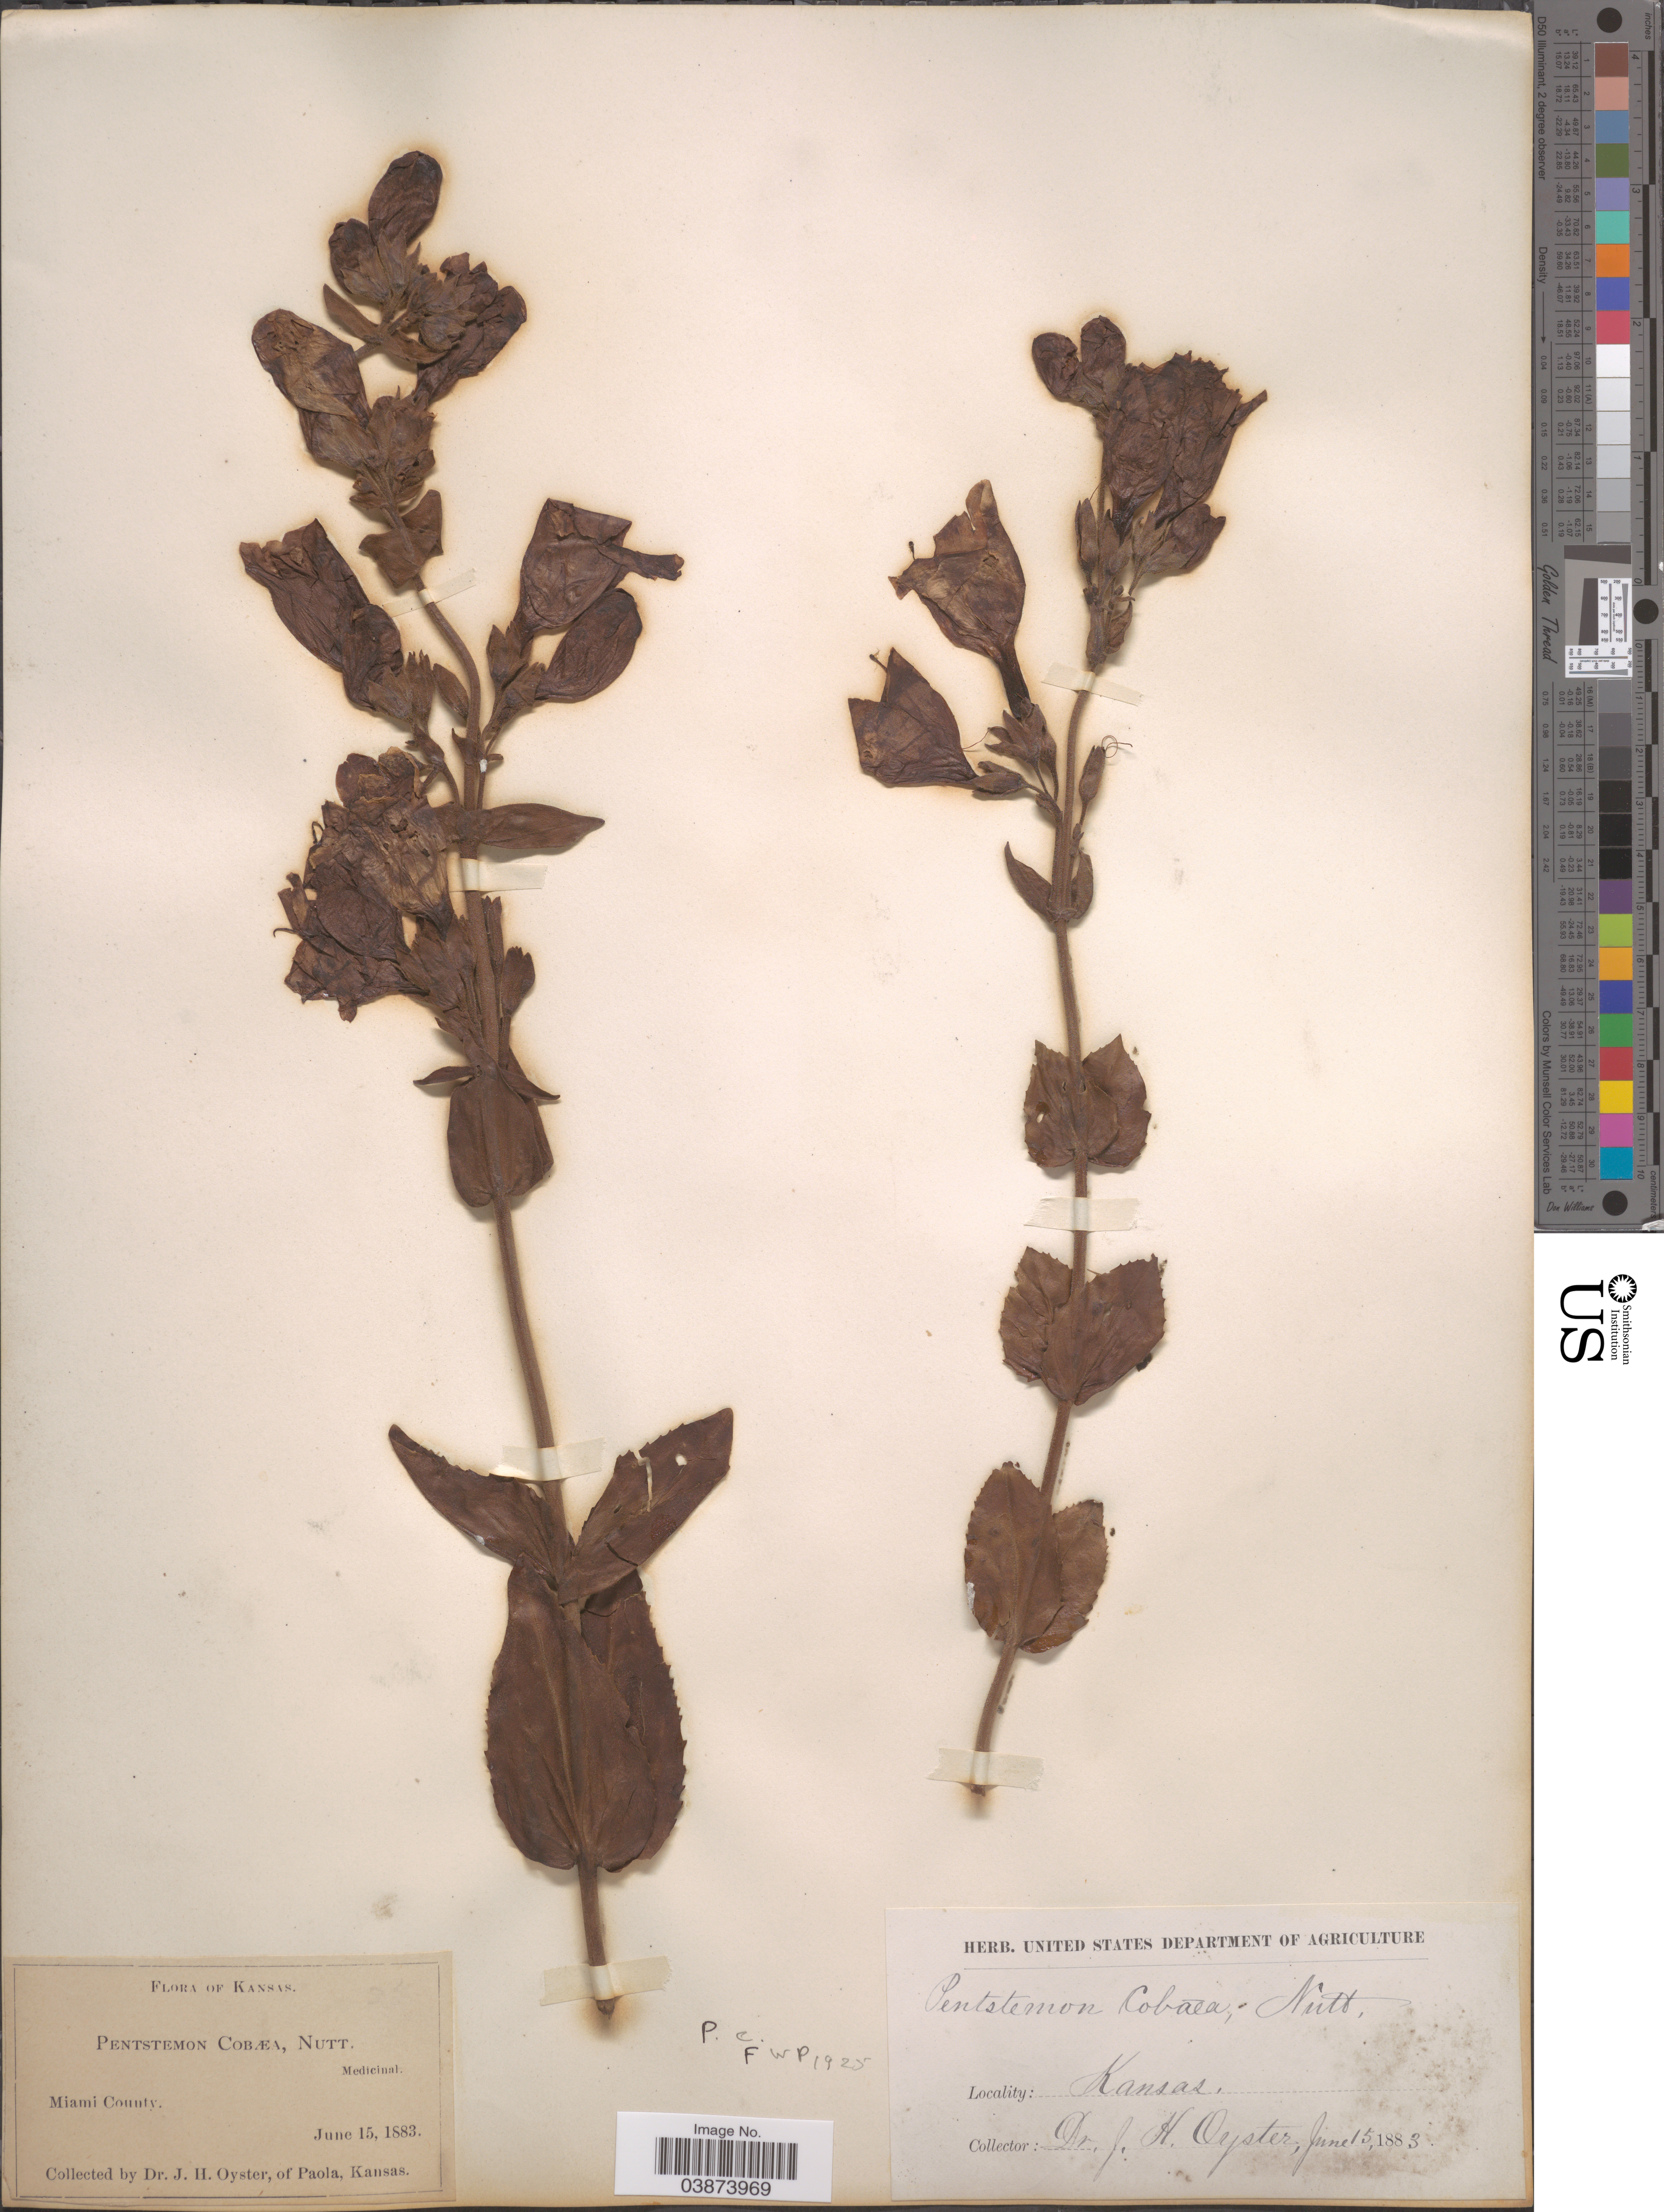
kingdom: Plantae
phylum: Tracheophyta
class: Magnoliopsida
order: Lamiales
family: Plantaginaceae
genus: Penstemon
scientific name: Penstemon cobaea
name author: (Nutt.)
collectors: J. H. Oyster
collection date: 1883-06-15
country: United States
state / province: Kansas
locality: Miami County.